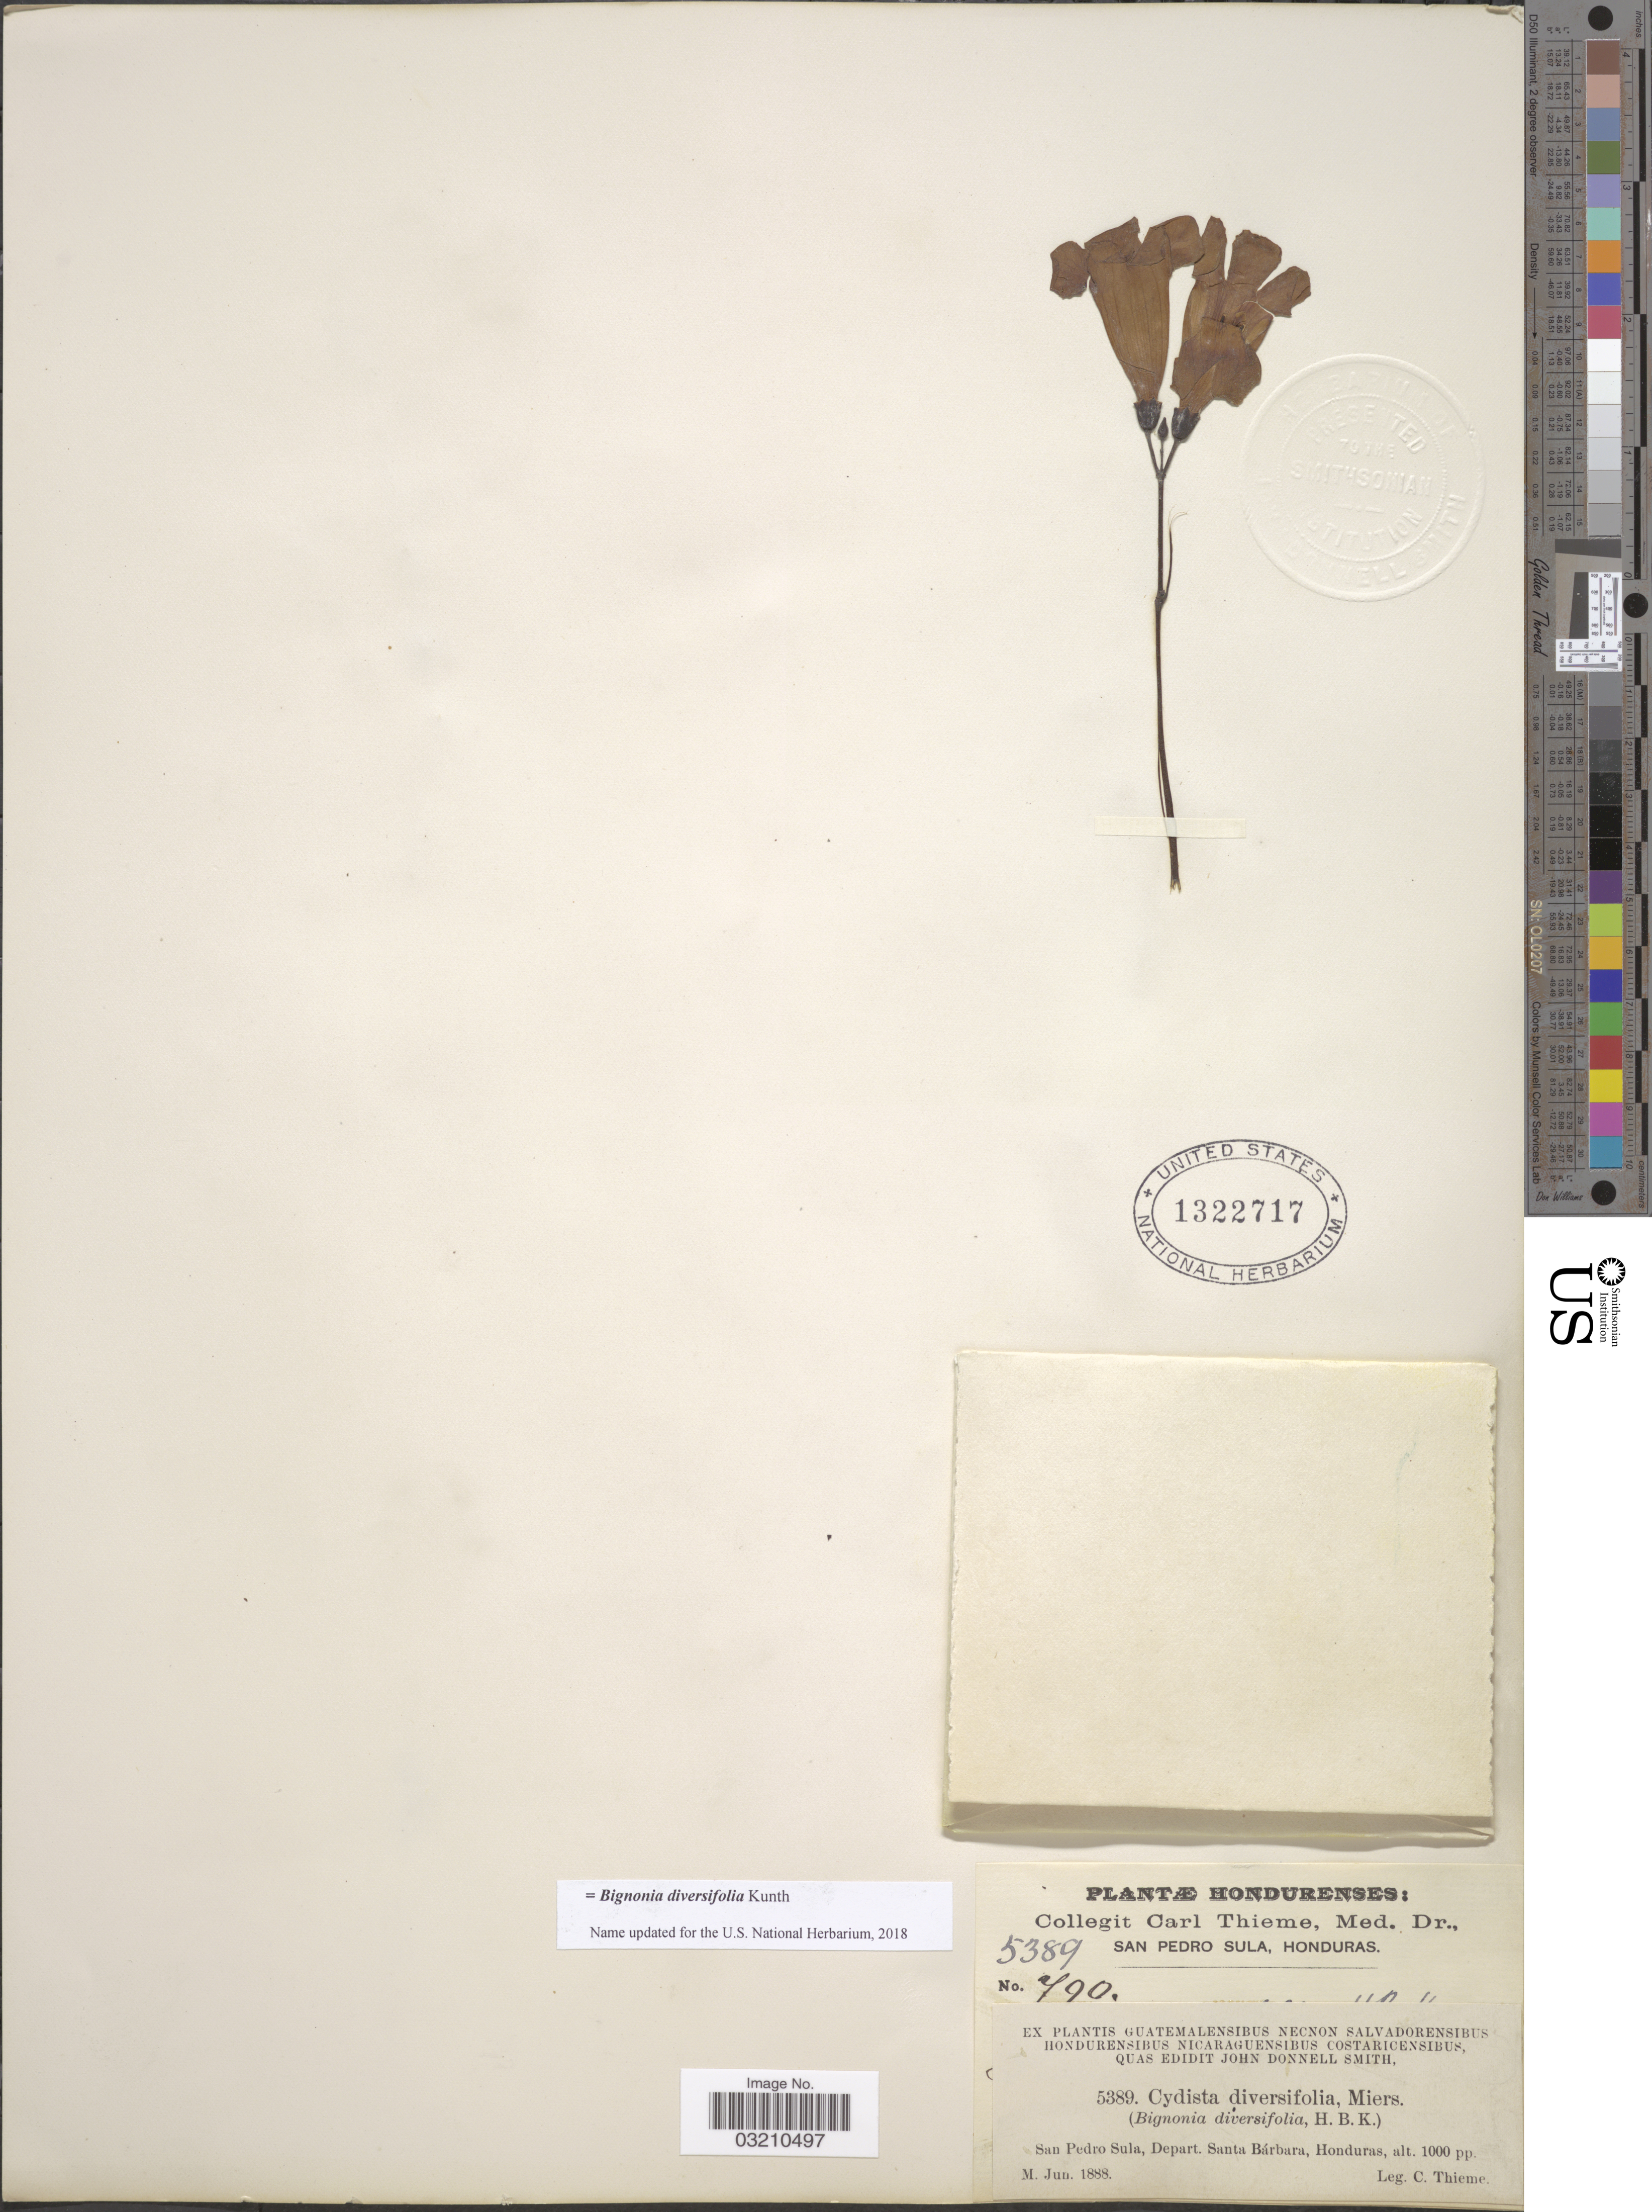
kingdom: Plantae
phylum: Tracheophyta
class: Magnoliopsida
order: Lamiales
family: Bignoniaceae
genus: Bignonia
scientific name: Bignonia diversifolia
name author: Kunth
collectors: C. Thieme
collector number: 5389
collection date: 1888-06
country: Honduras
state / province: Santa Bárbara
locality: San Pedro Sula, Depart. Santa Bárbara.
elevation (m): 305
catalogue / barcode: US 1322717